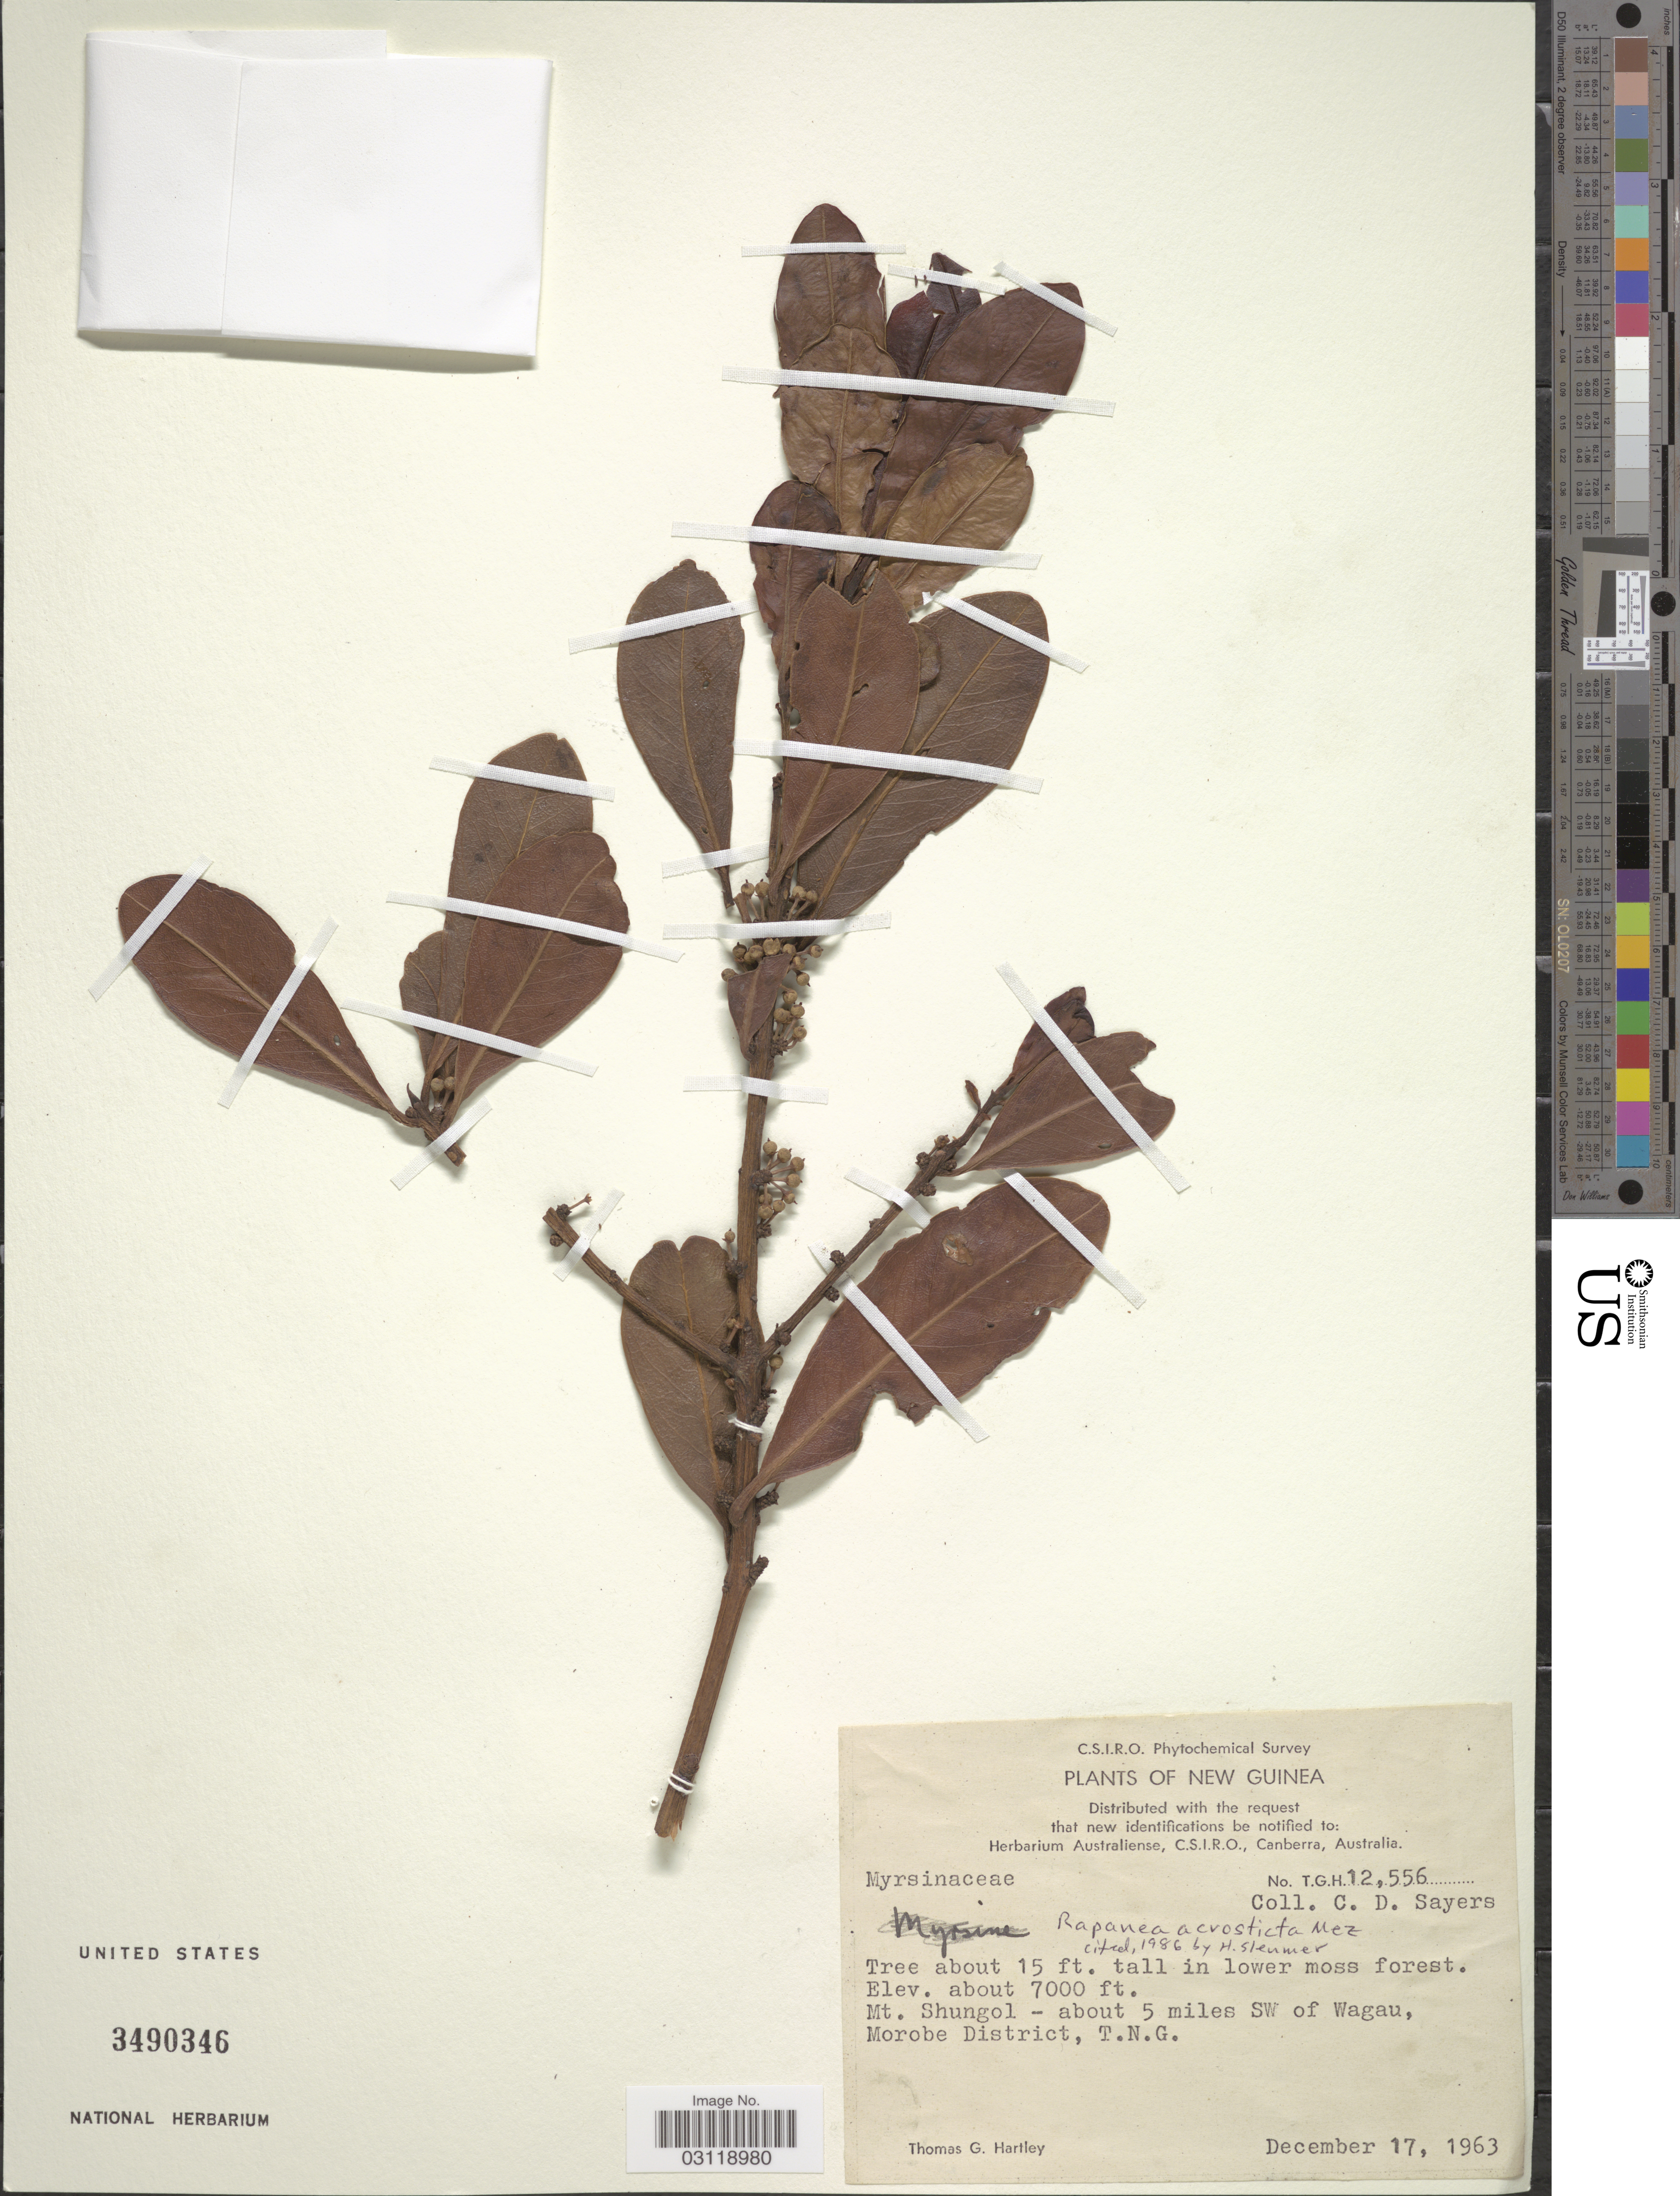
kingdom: Plantae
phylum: Tracheophyta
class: Magnoliopsida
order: Ericales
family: Primulaceae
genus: Rapanea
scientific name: Rapanea acrosticta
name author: Mez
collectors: C. Sayers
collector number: TGH12556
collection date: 1963-12-17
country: Papua New Guinea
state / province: Morobe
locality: New Guinea. Mt. Shungol - about 5 miles SW of Wagau, T.N.G.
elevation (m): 2134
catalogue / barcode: US 3490346